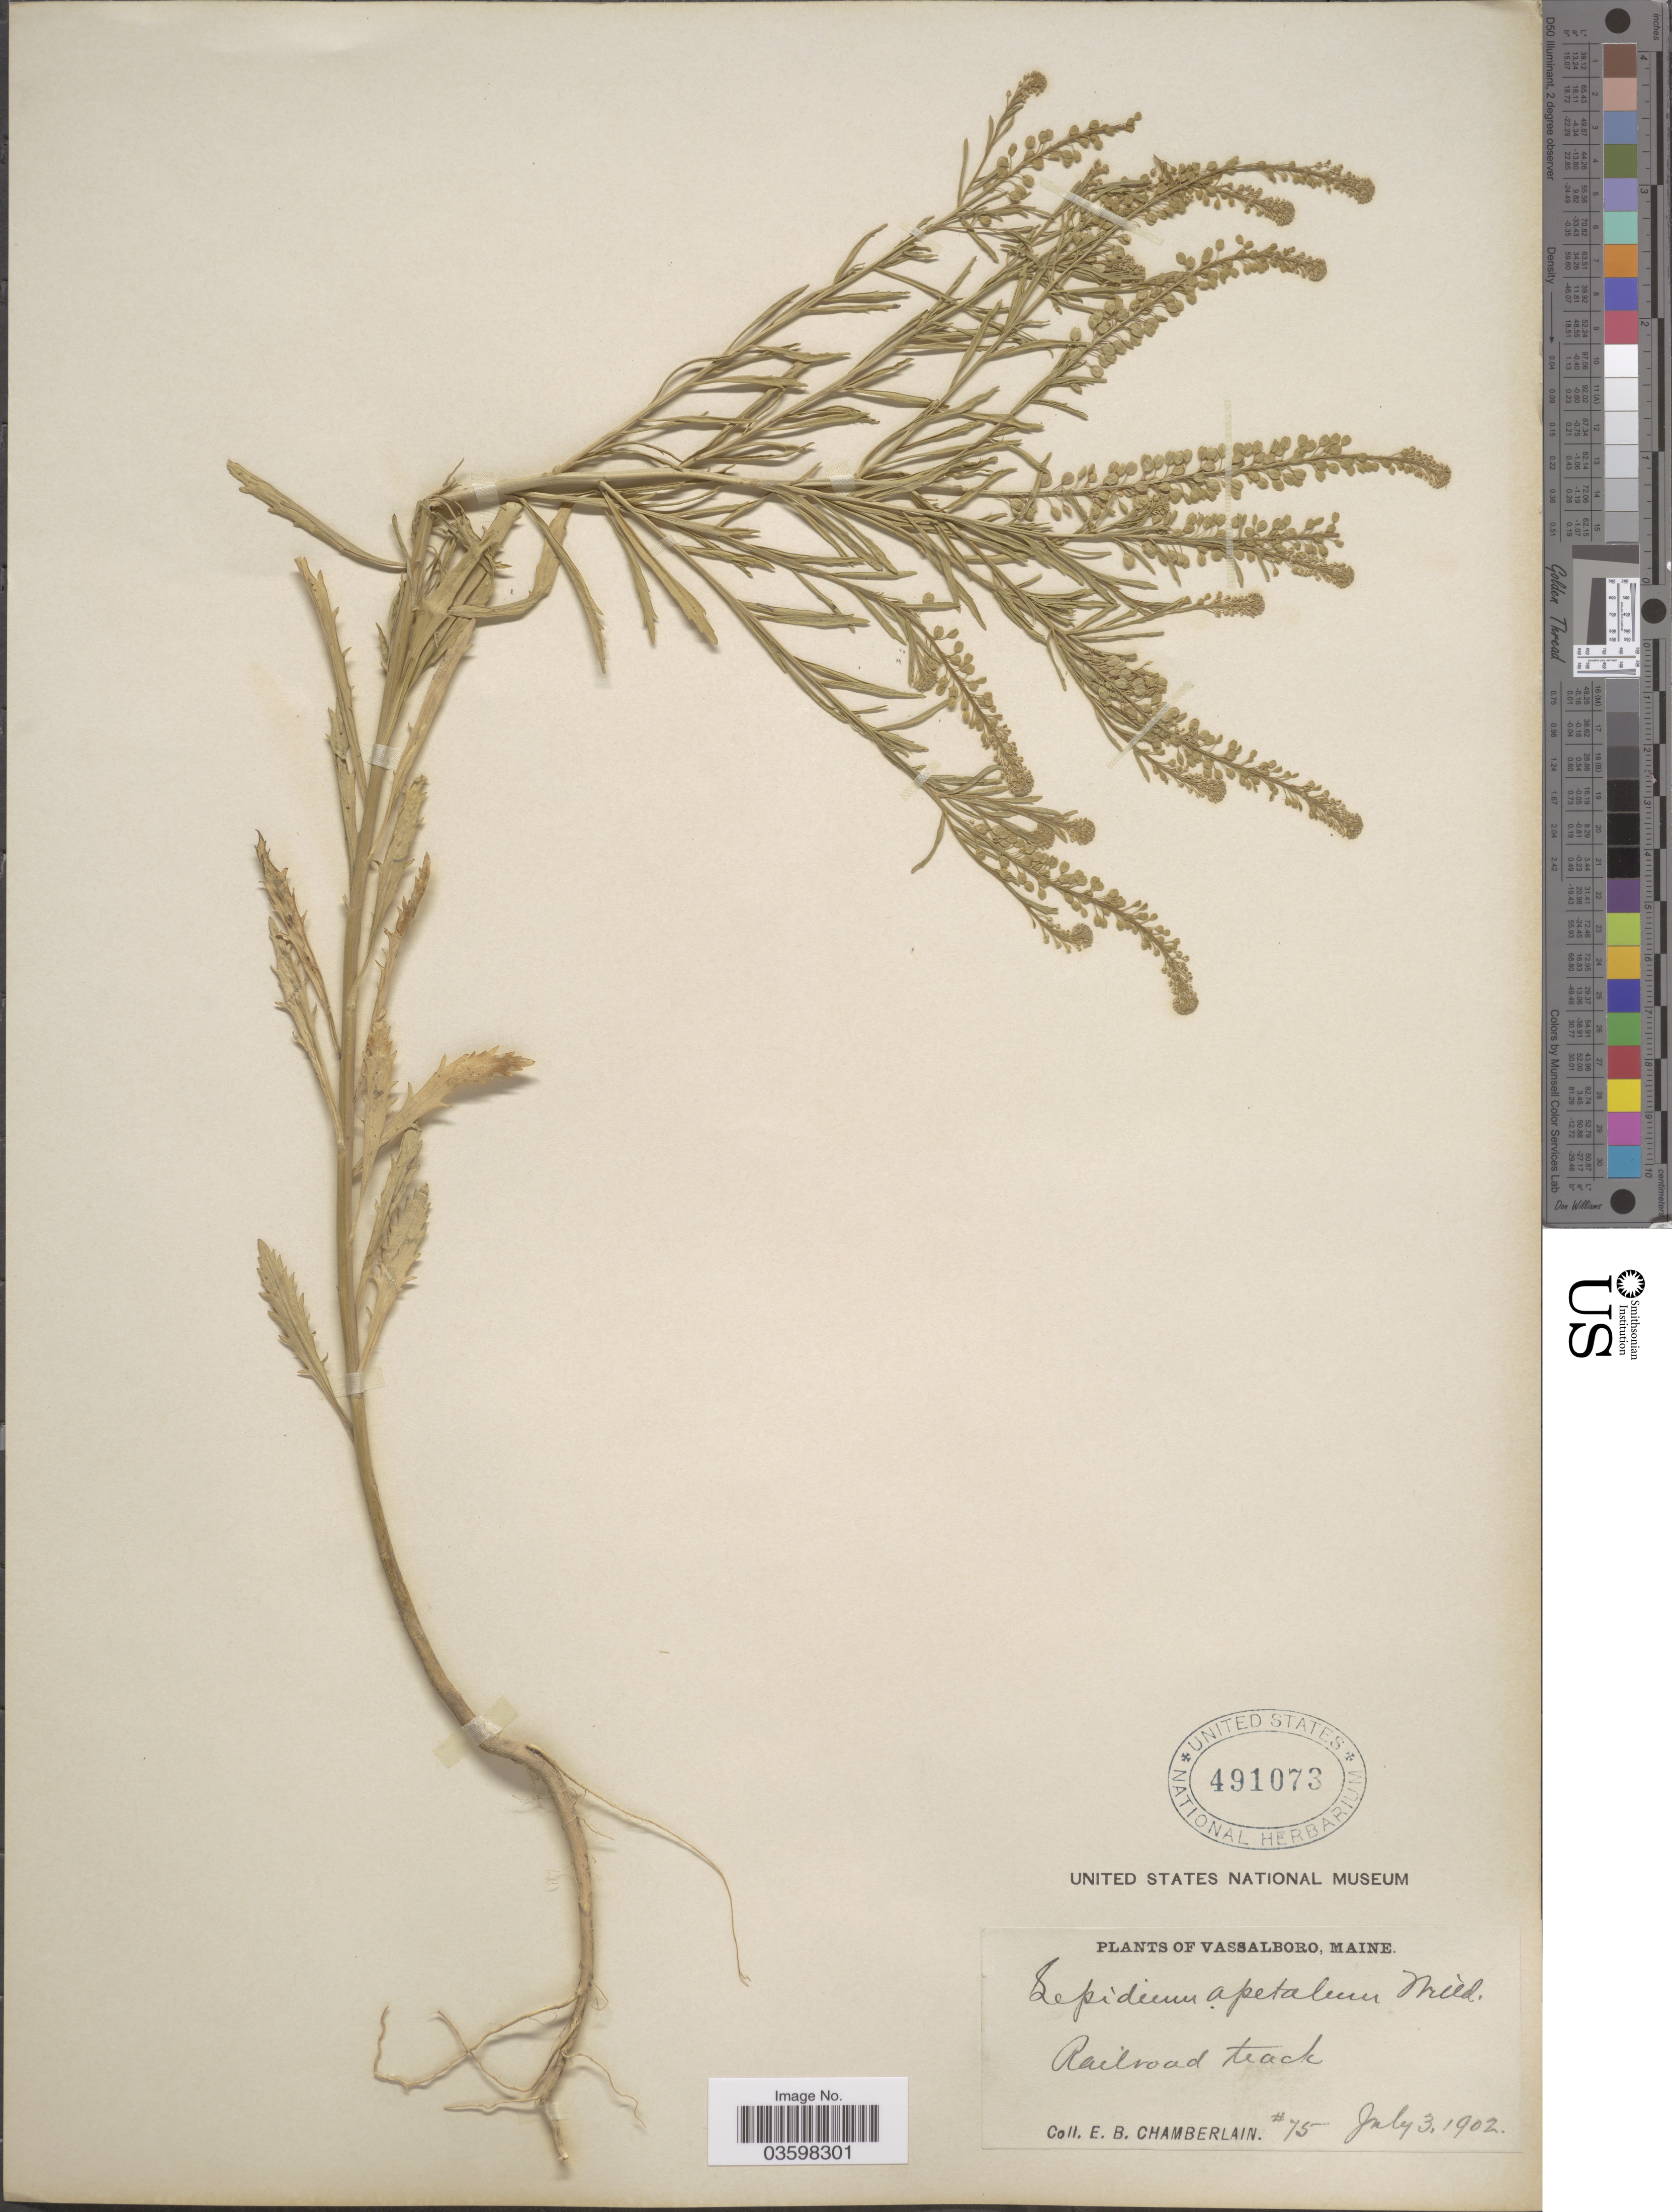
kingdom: Plantae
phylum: Tracheophyta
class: Magnoliopsida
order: Brassicales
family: Brassicaceae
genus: Lepidium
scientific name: Lepidium densiflorum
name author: Schrad.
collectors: E. Chamberlain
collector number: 75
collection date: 1902-07-03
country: United States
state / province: Maine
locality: Vassalboro. Railroad track.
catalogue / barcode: US 491073